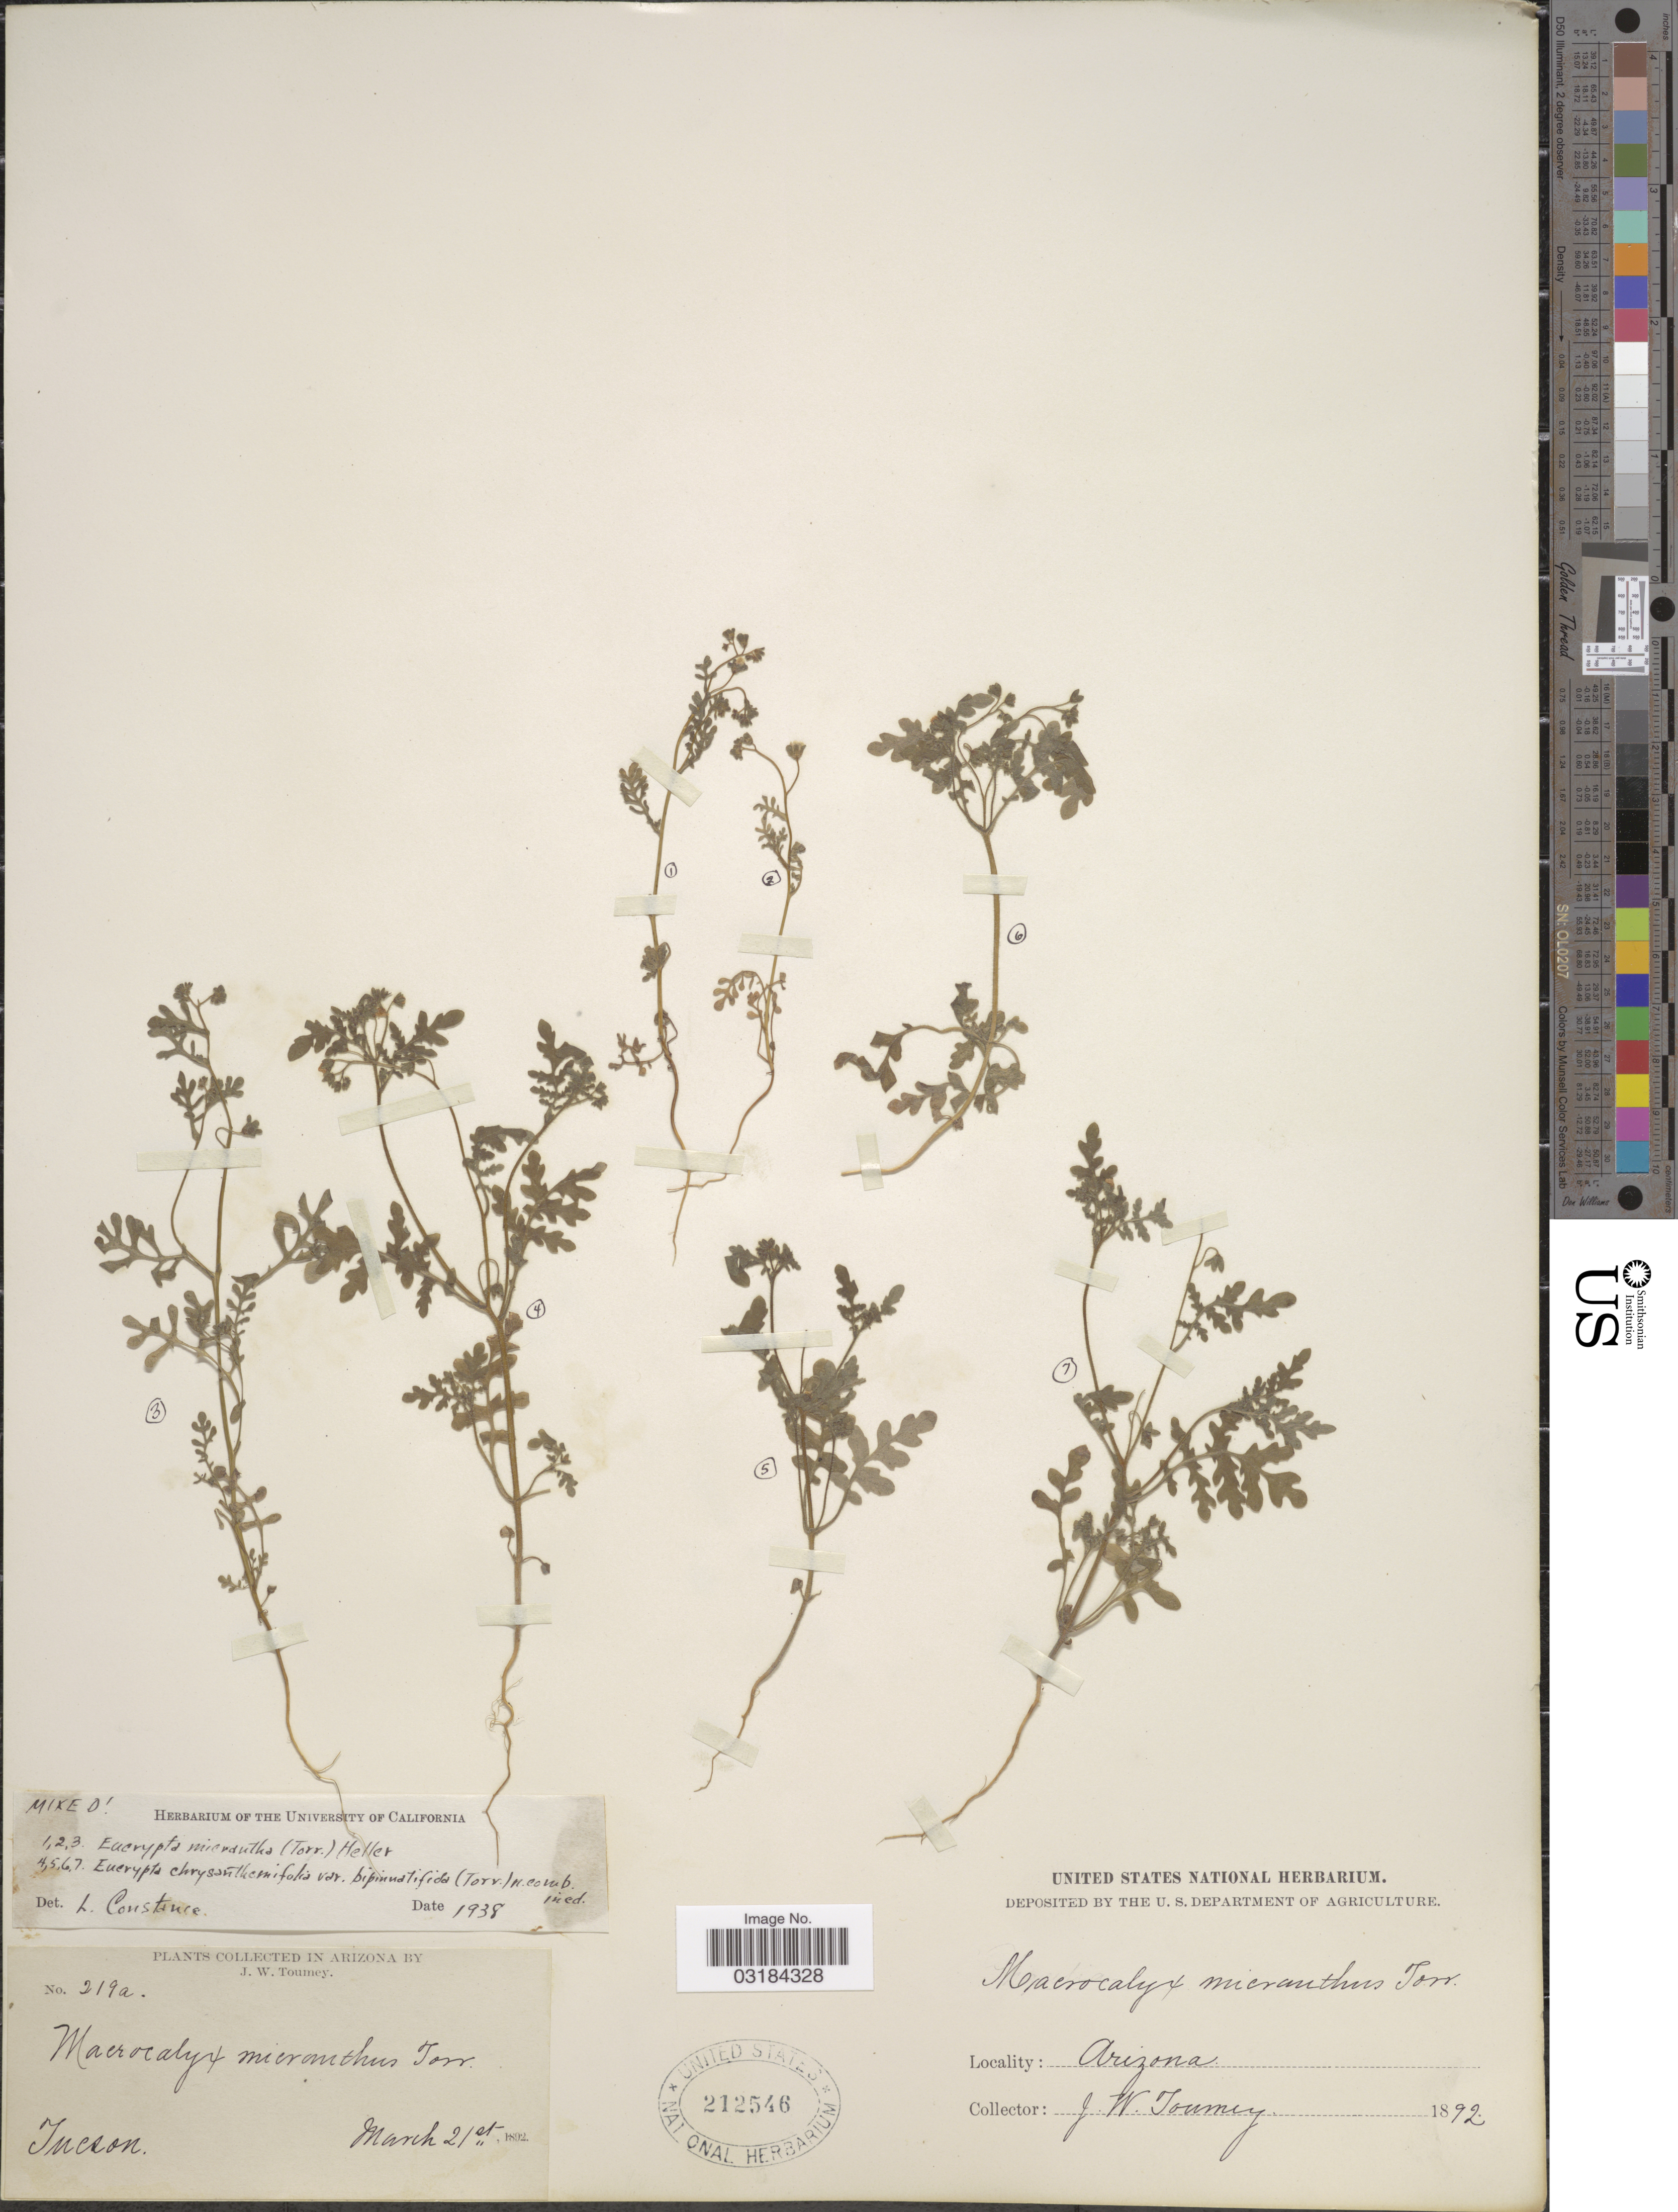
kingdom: Plantae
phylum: Tracheophyta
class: Magnoliopsida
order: Boraginales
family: Hydrophyllaceae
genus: Eucrypta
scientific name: Eucrypta chrysanthemifolia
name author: (Benth.) Greene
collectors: J. W. Toumey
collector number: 219a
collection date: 1892-03-21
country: United States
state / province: Arizona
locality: Tucson.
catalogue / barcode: US 212546